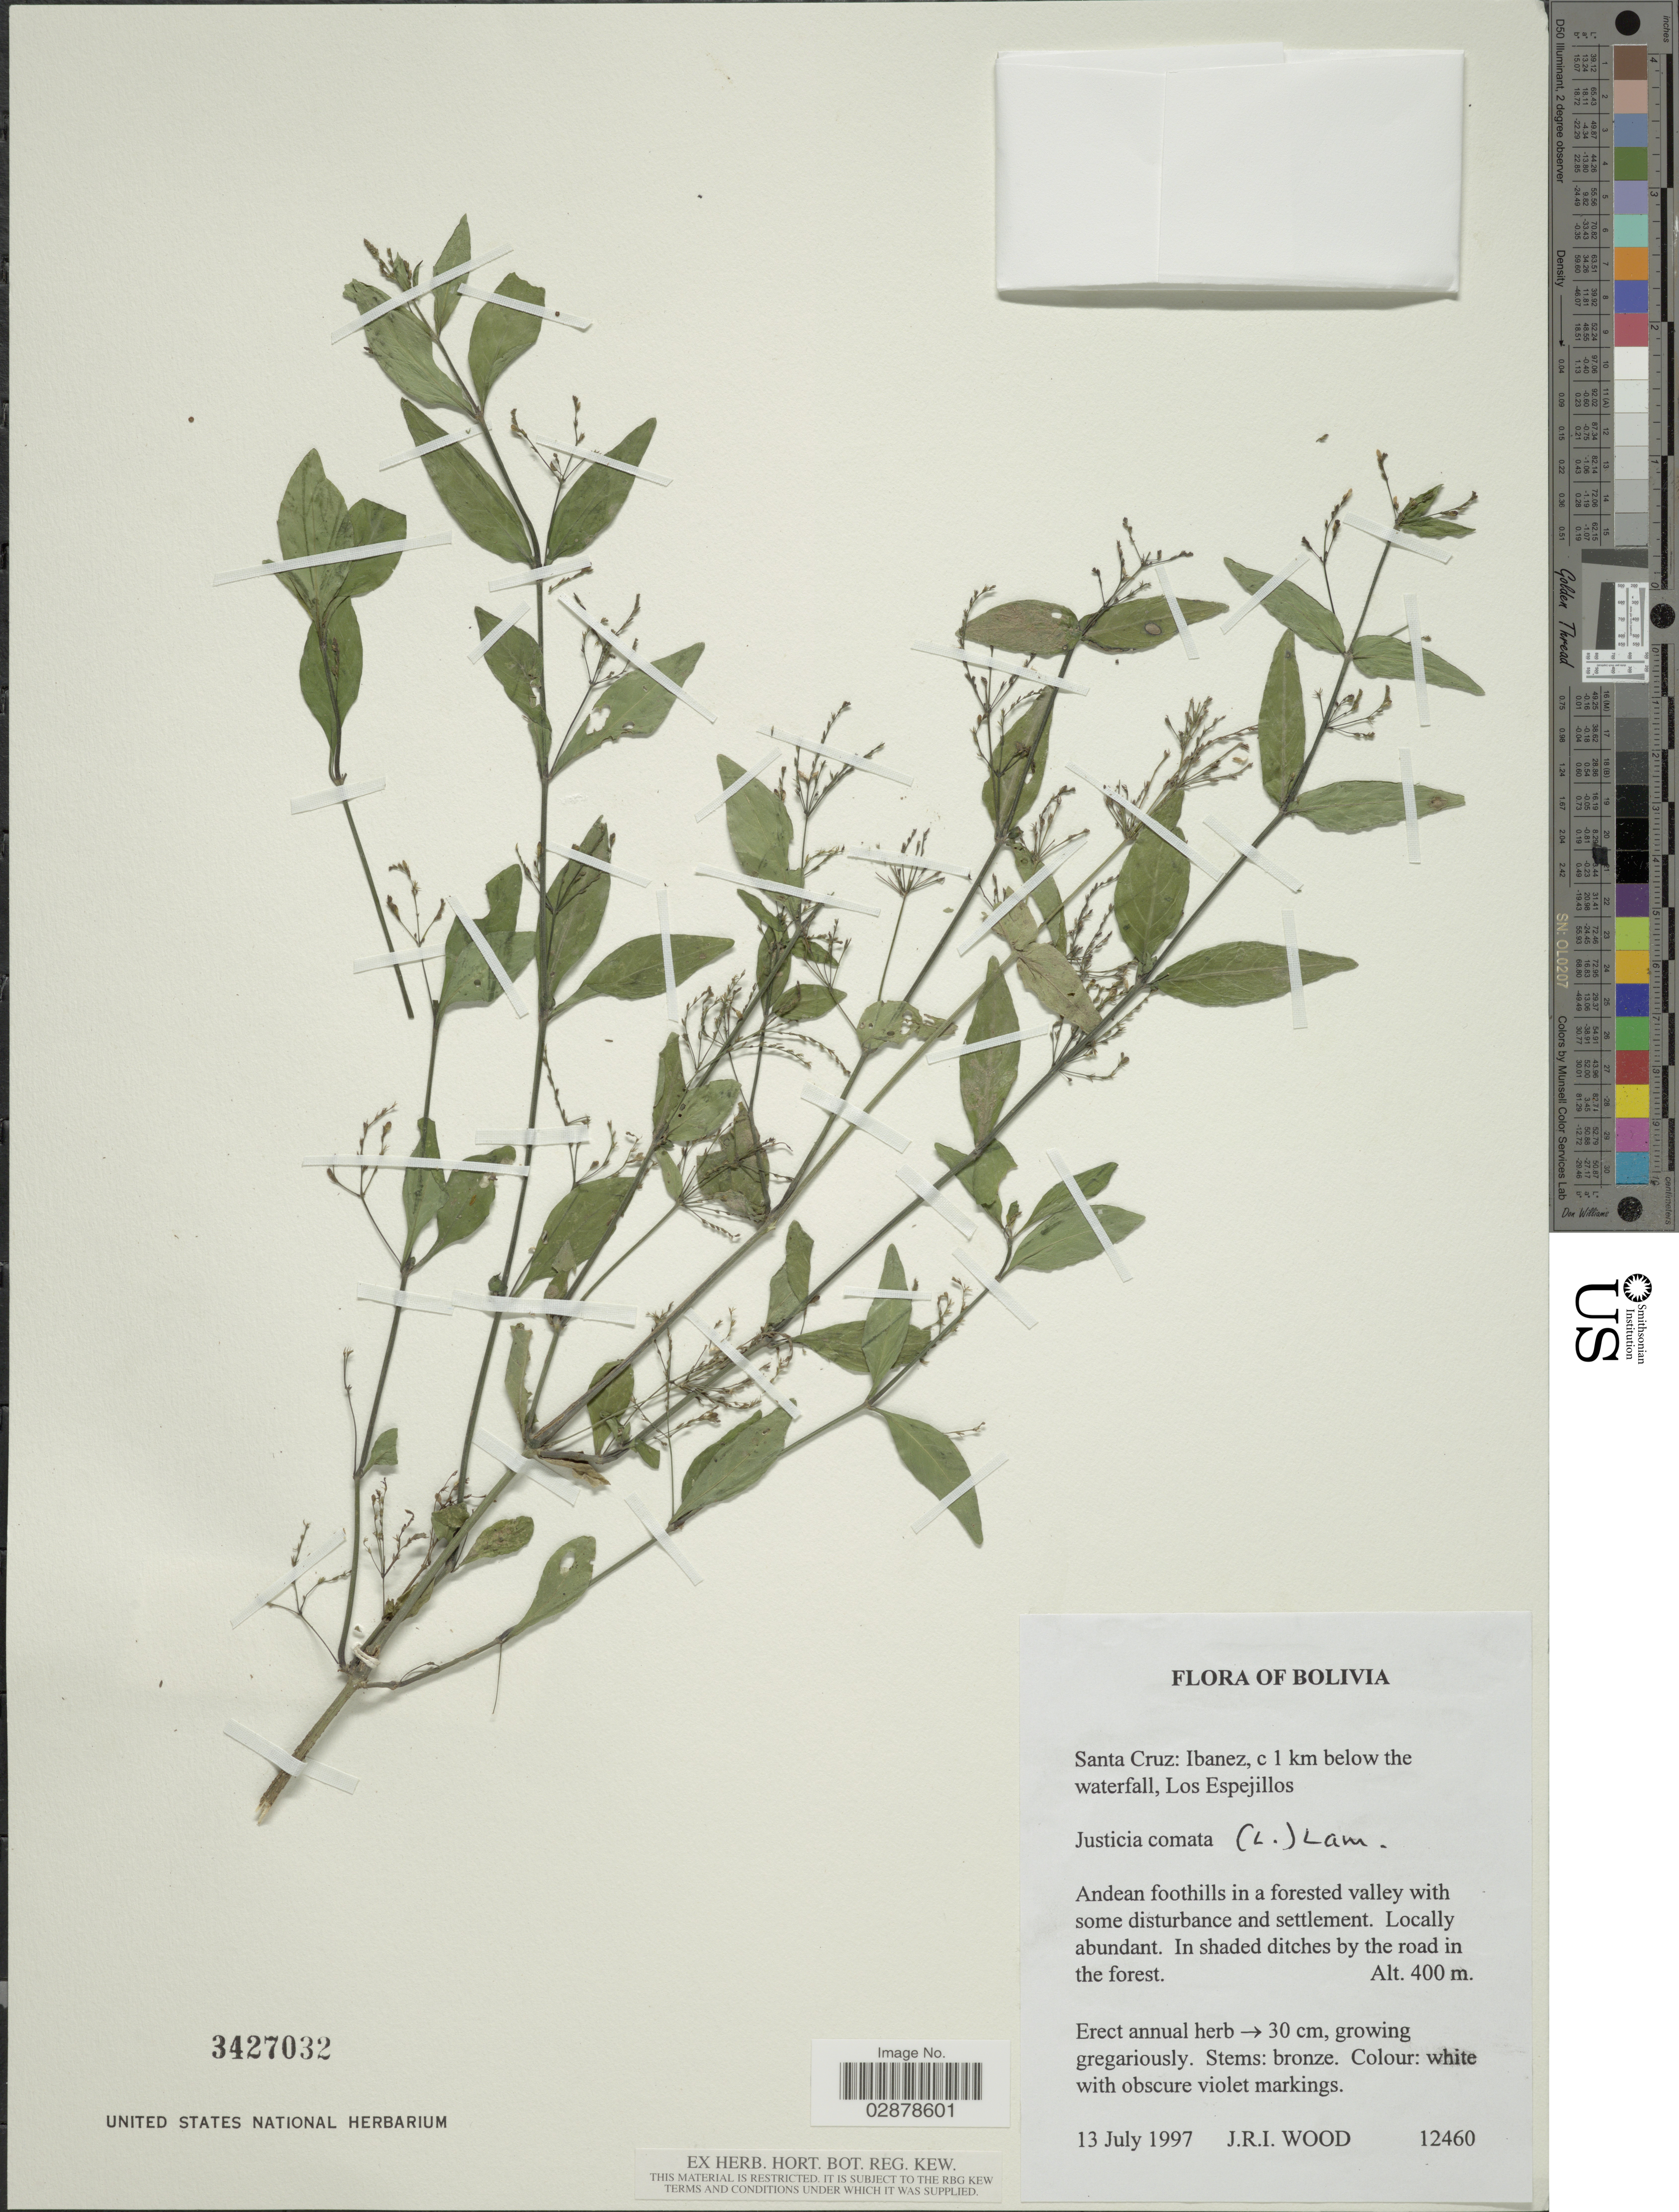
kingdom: Plantae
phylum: Tracheophyta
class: Magnoliopsida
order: Lamiales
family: Acanthaceae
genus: Justicia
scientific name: Justicia comata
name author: (L.) Lam.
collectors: J. R. I. Wood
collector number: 12460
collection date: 1997-07-13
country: Bolivia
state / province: Santa Cruz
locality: Ibanez, c 1 km below the waterfall, Los Espejillos.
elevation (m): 400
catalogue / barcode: US 3427032